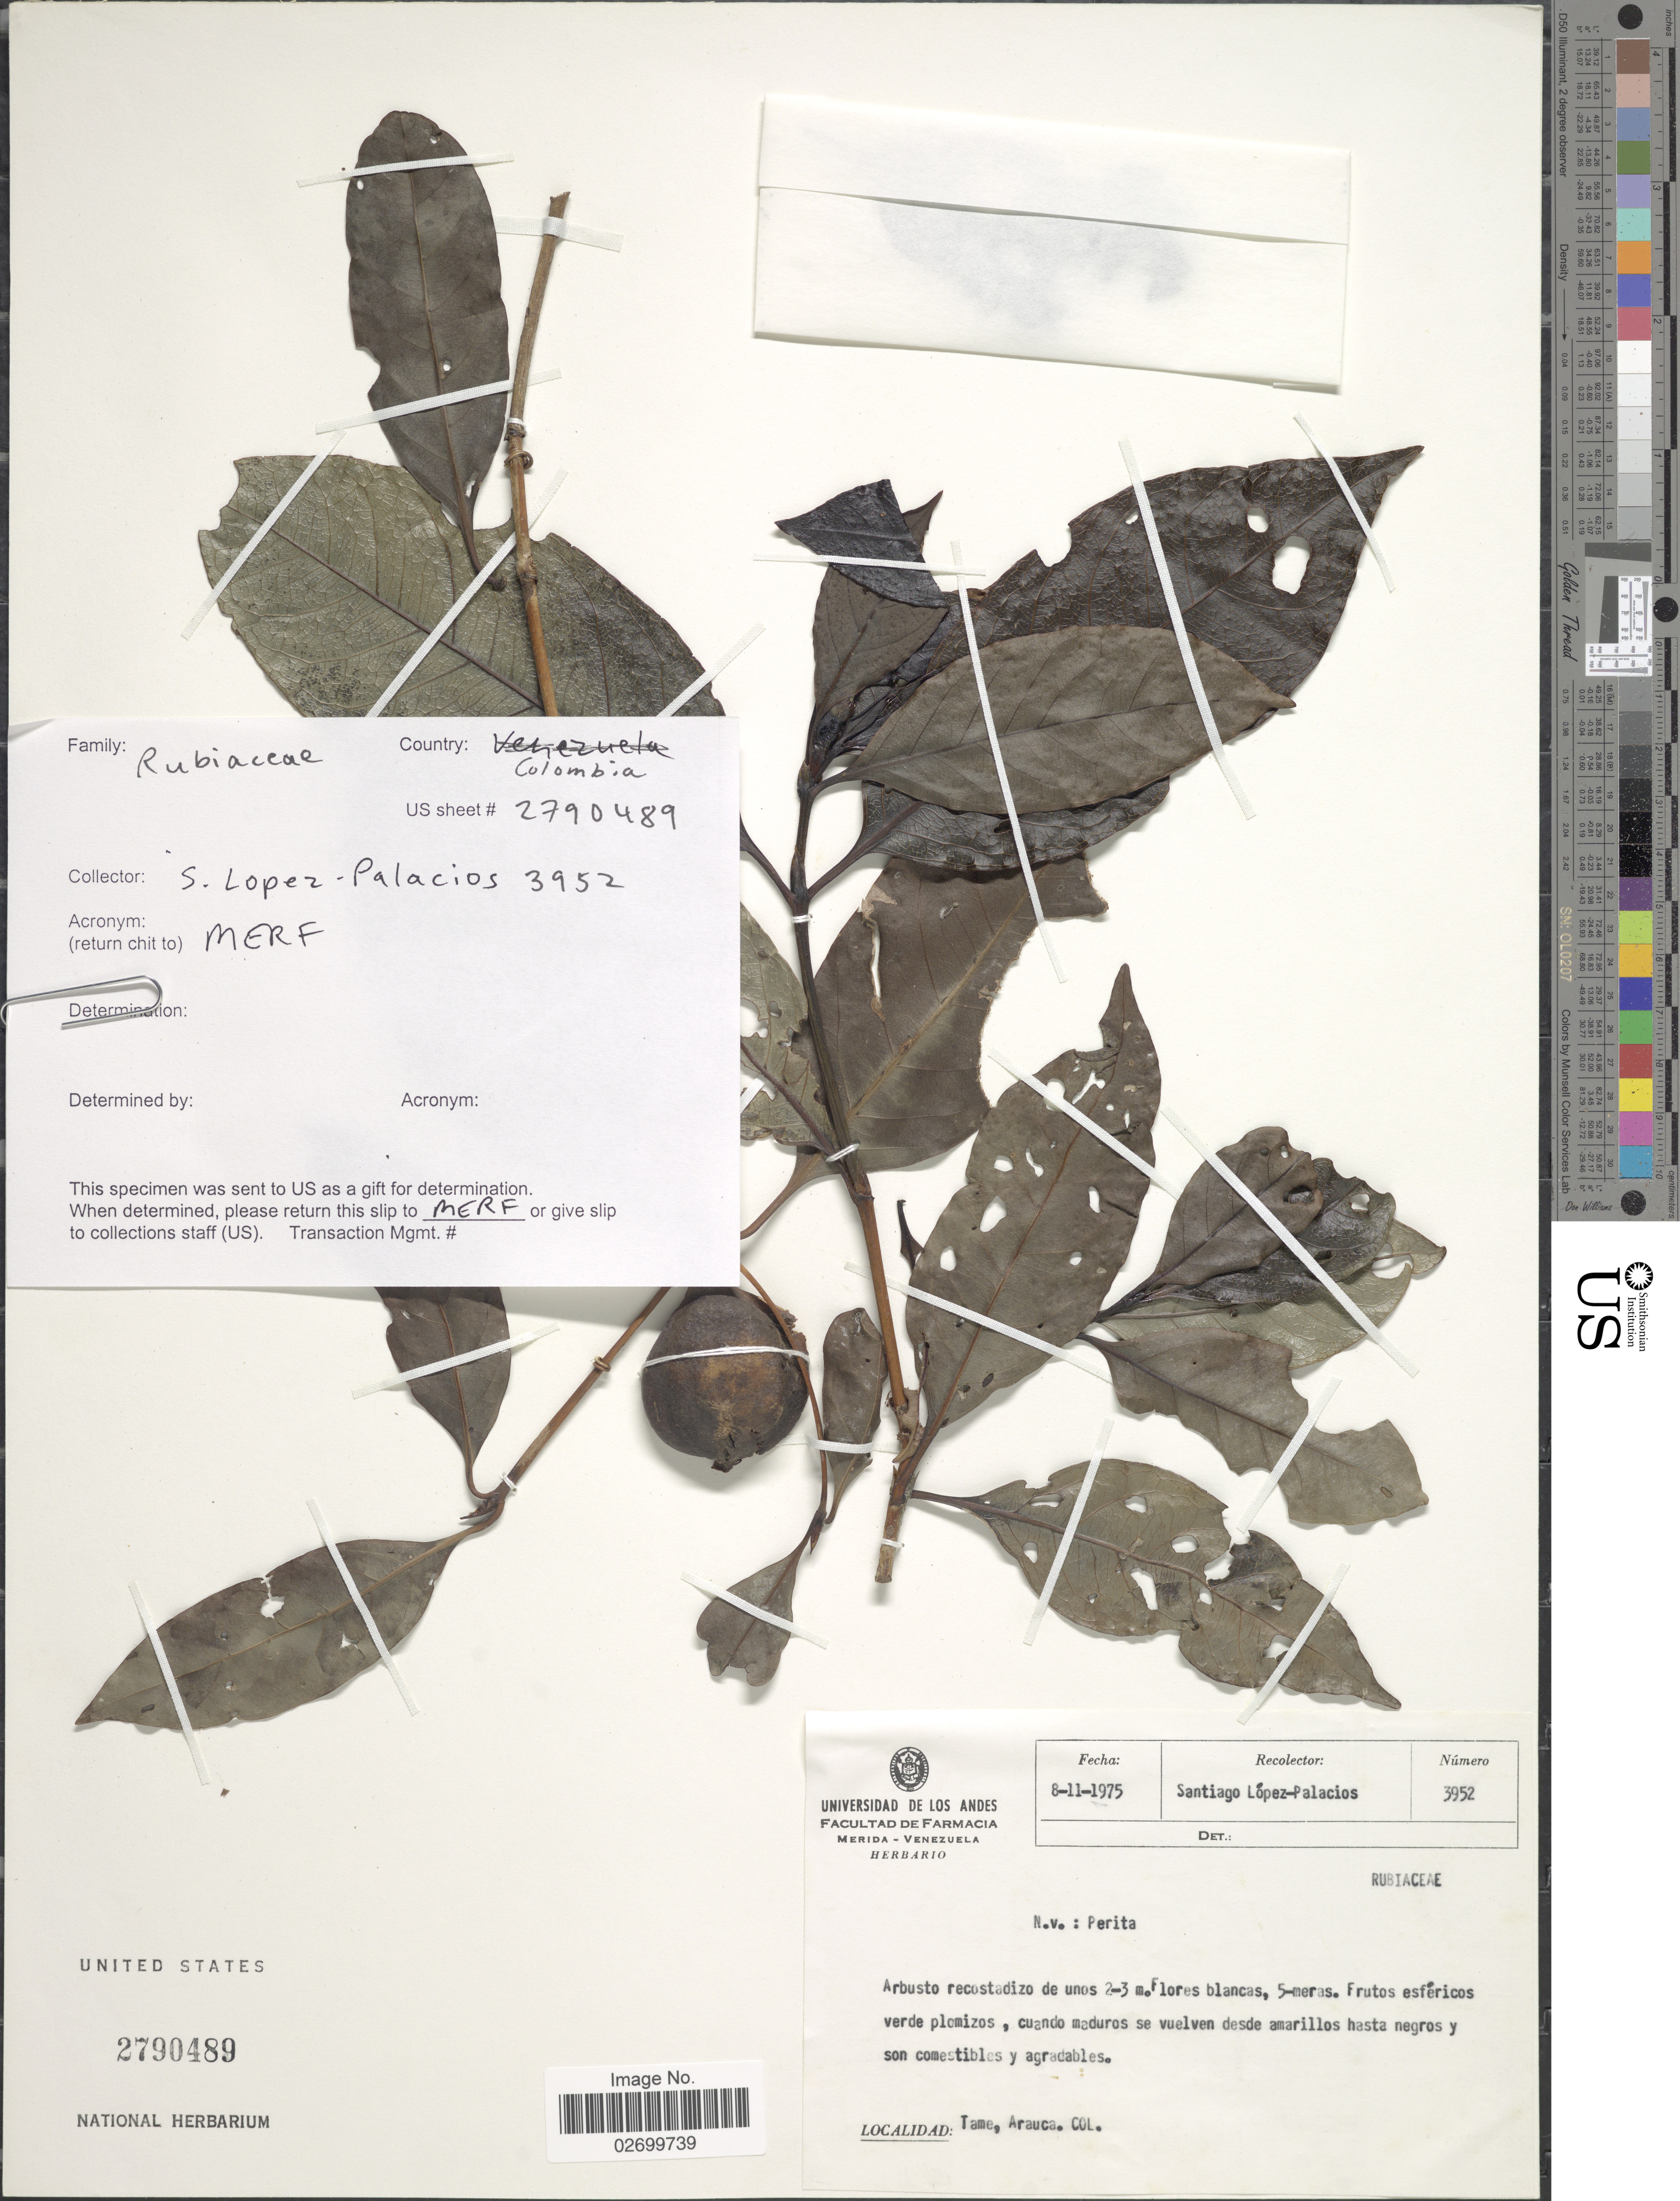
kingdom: Plantae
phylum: Tracheophyta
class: Magnoliopsida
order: Gentianales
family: Rubiaceae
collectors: S. López-Palacios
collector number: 3952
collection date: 1975-11-08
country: Colombia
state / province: Arauca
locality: Tame.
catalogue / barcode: US 2790489